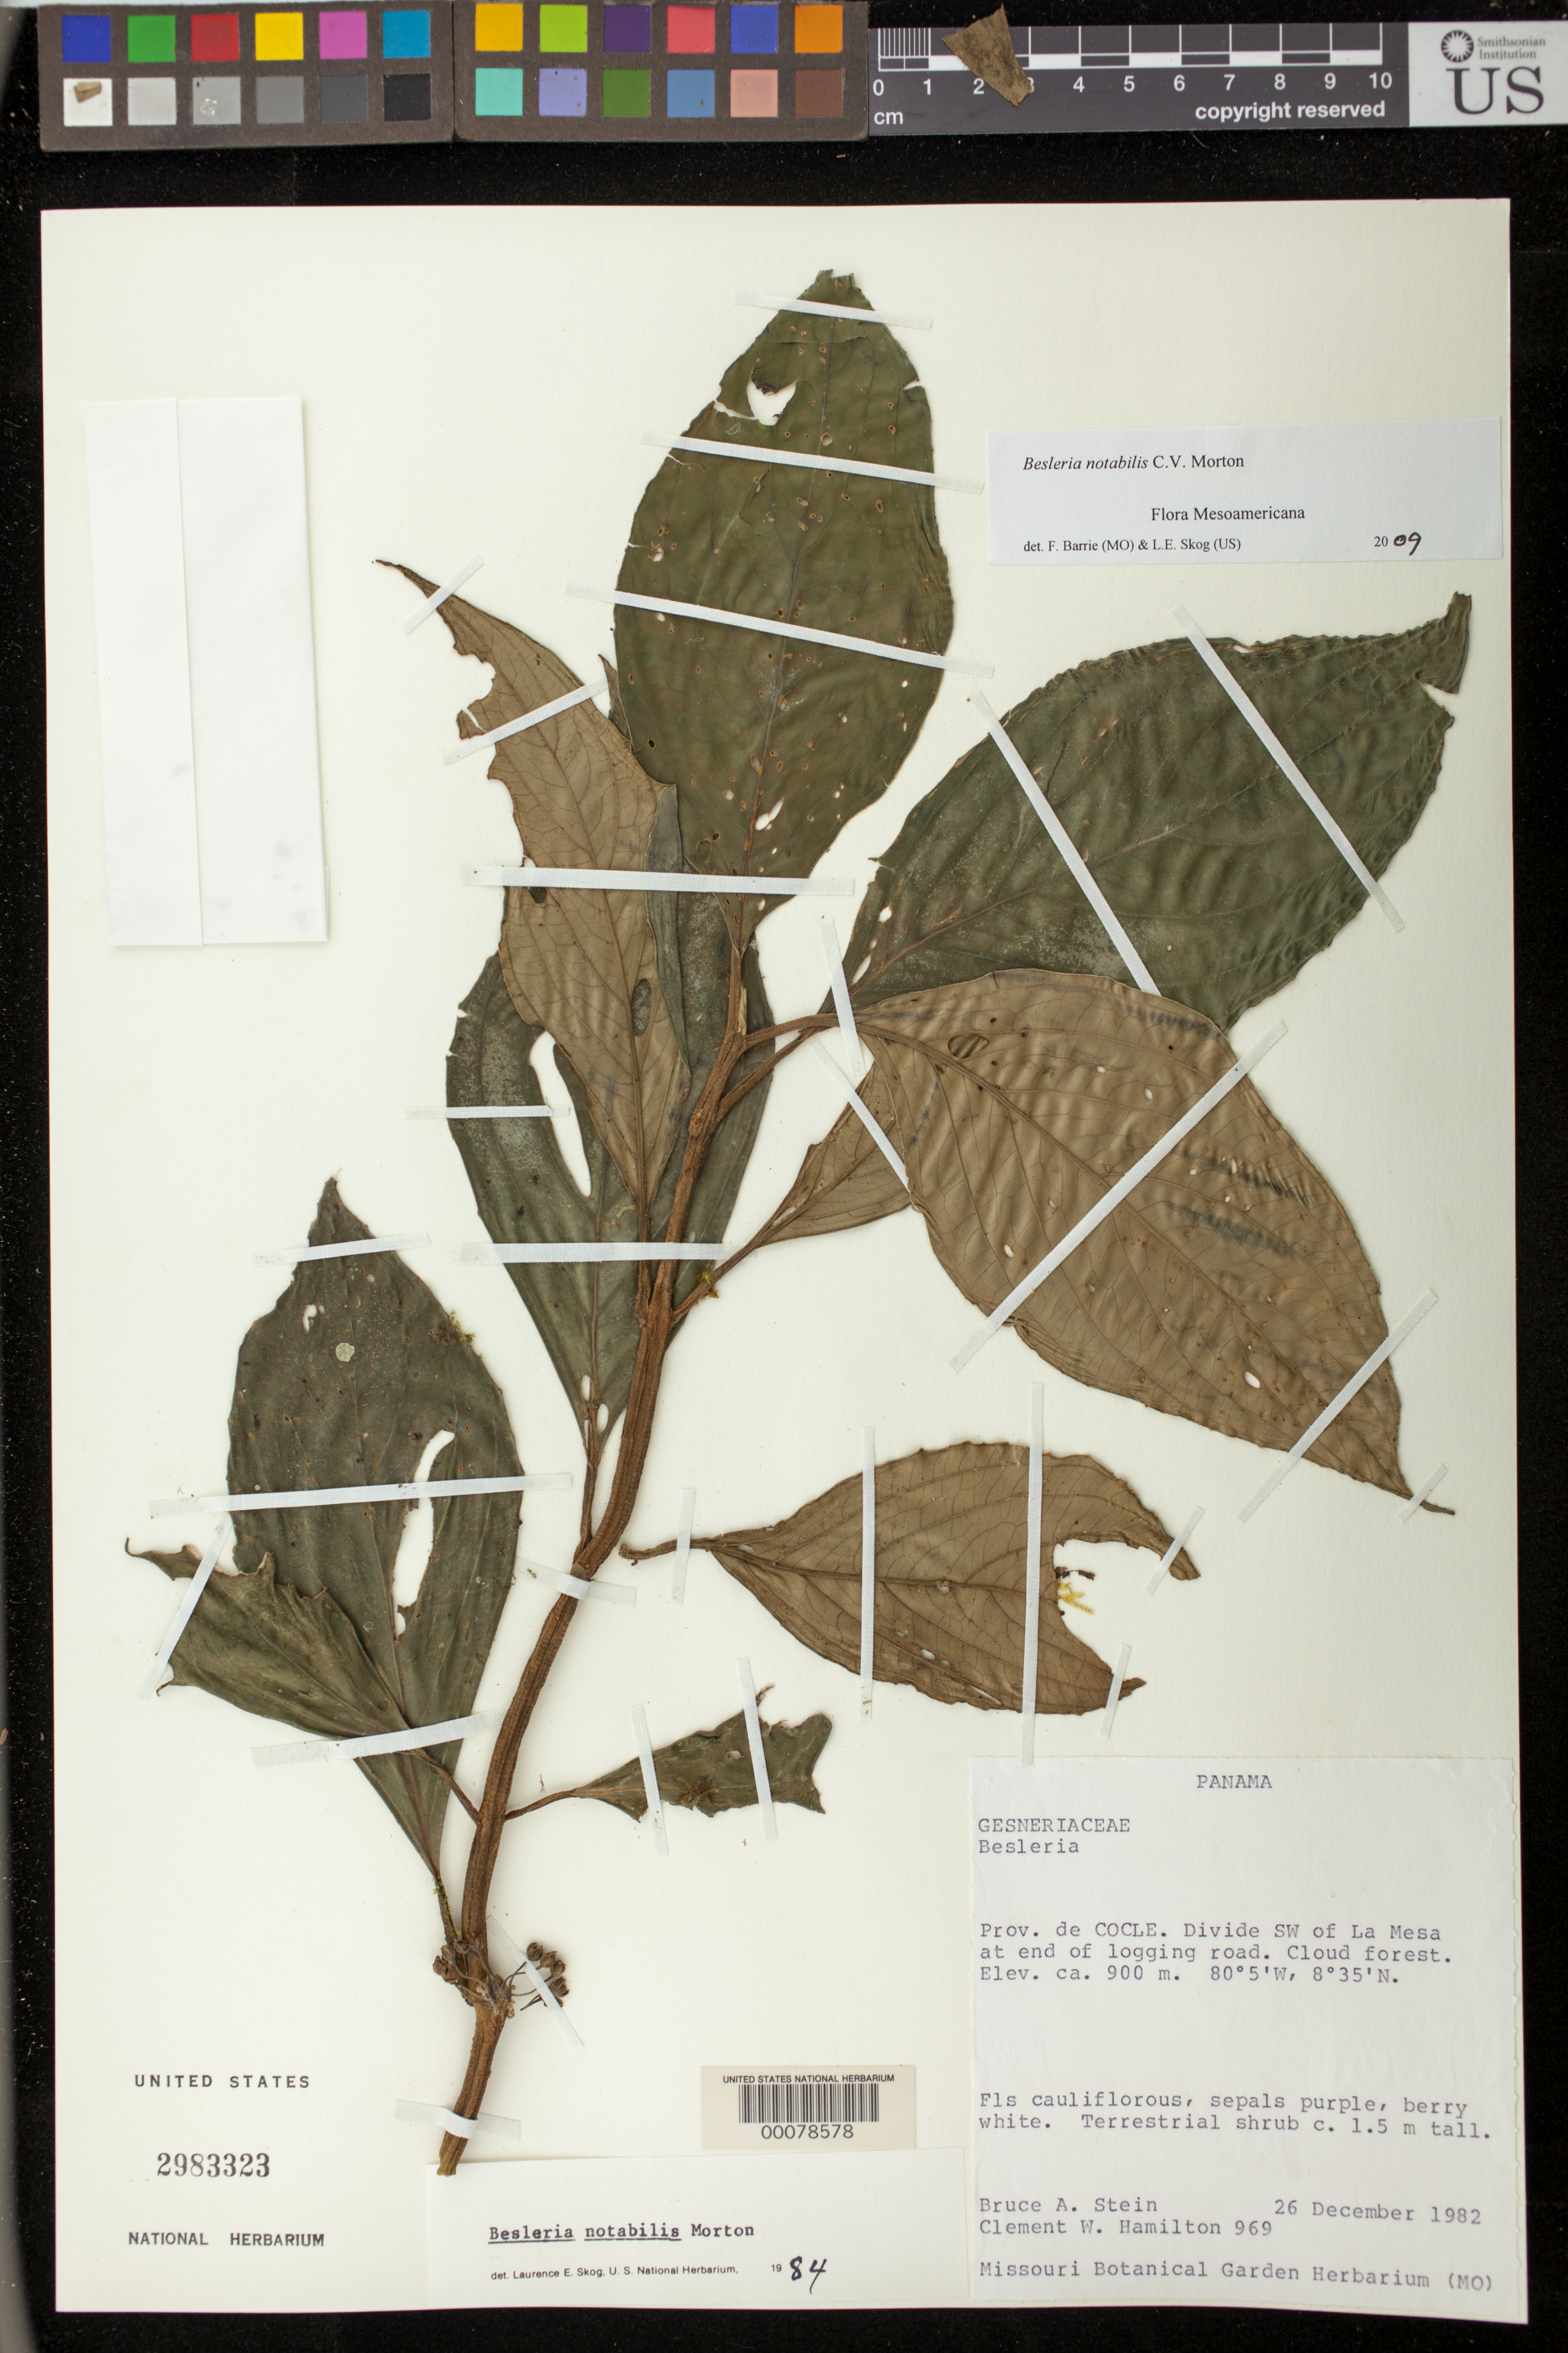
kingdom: Plantae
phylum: Tracheophyta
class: Magnoliopsida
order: Lamiales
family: Gesneriaceae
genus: Besleria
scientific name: Besleria notabilis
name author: C.V. Morton in Standl.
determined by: Skog, Laurence E.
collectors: B. A. Stein & C. W. Hamilton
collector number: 969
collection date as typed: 26 Dec 1982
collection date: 1982-12-26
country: Panama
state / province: Coclé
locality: Divide SW of La Mesa at end of logging road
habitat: Cloud forest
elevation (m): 900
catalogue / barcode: US 2983323